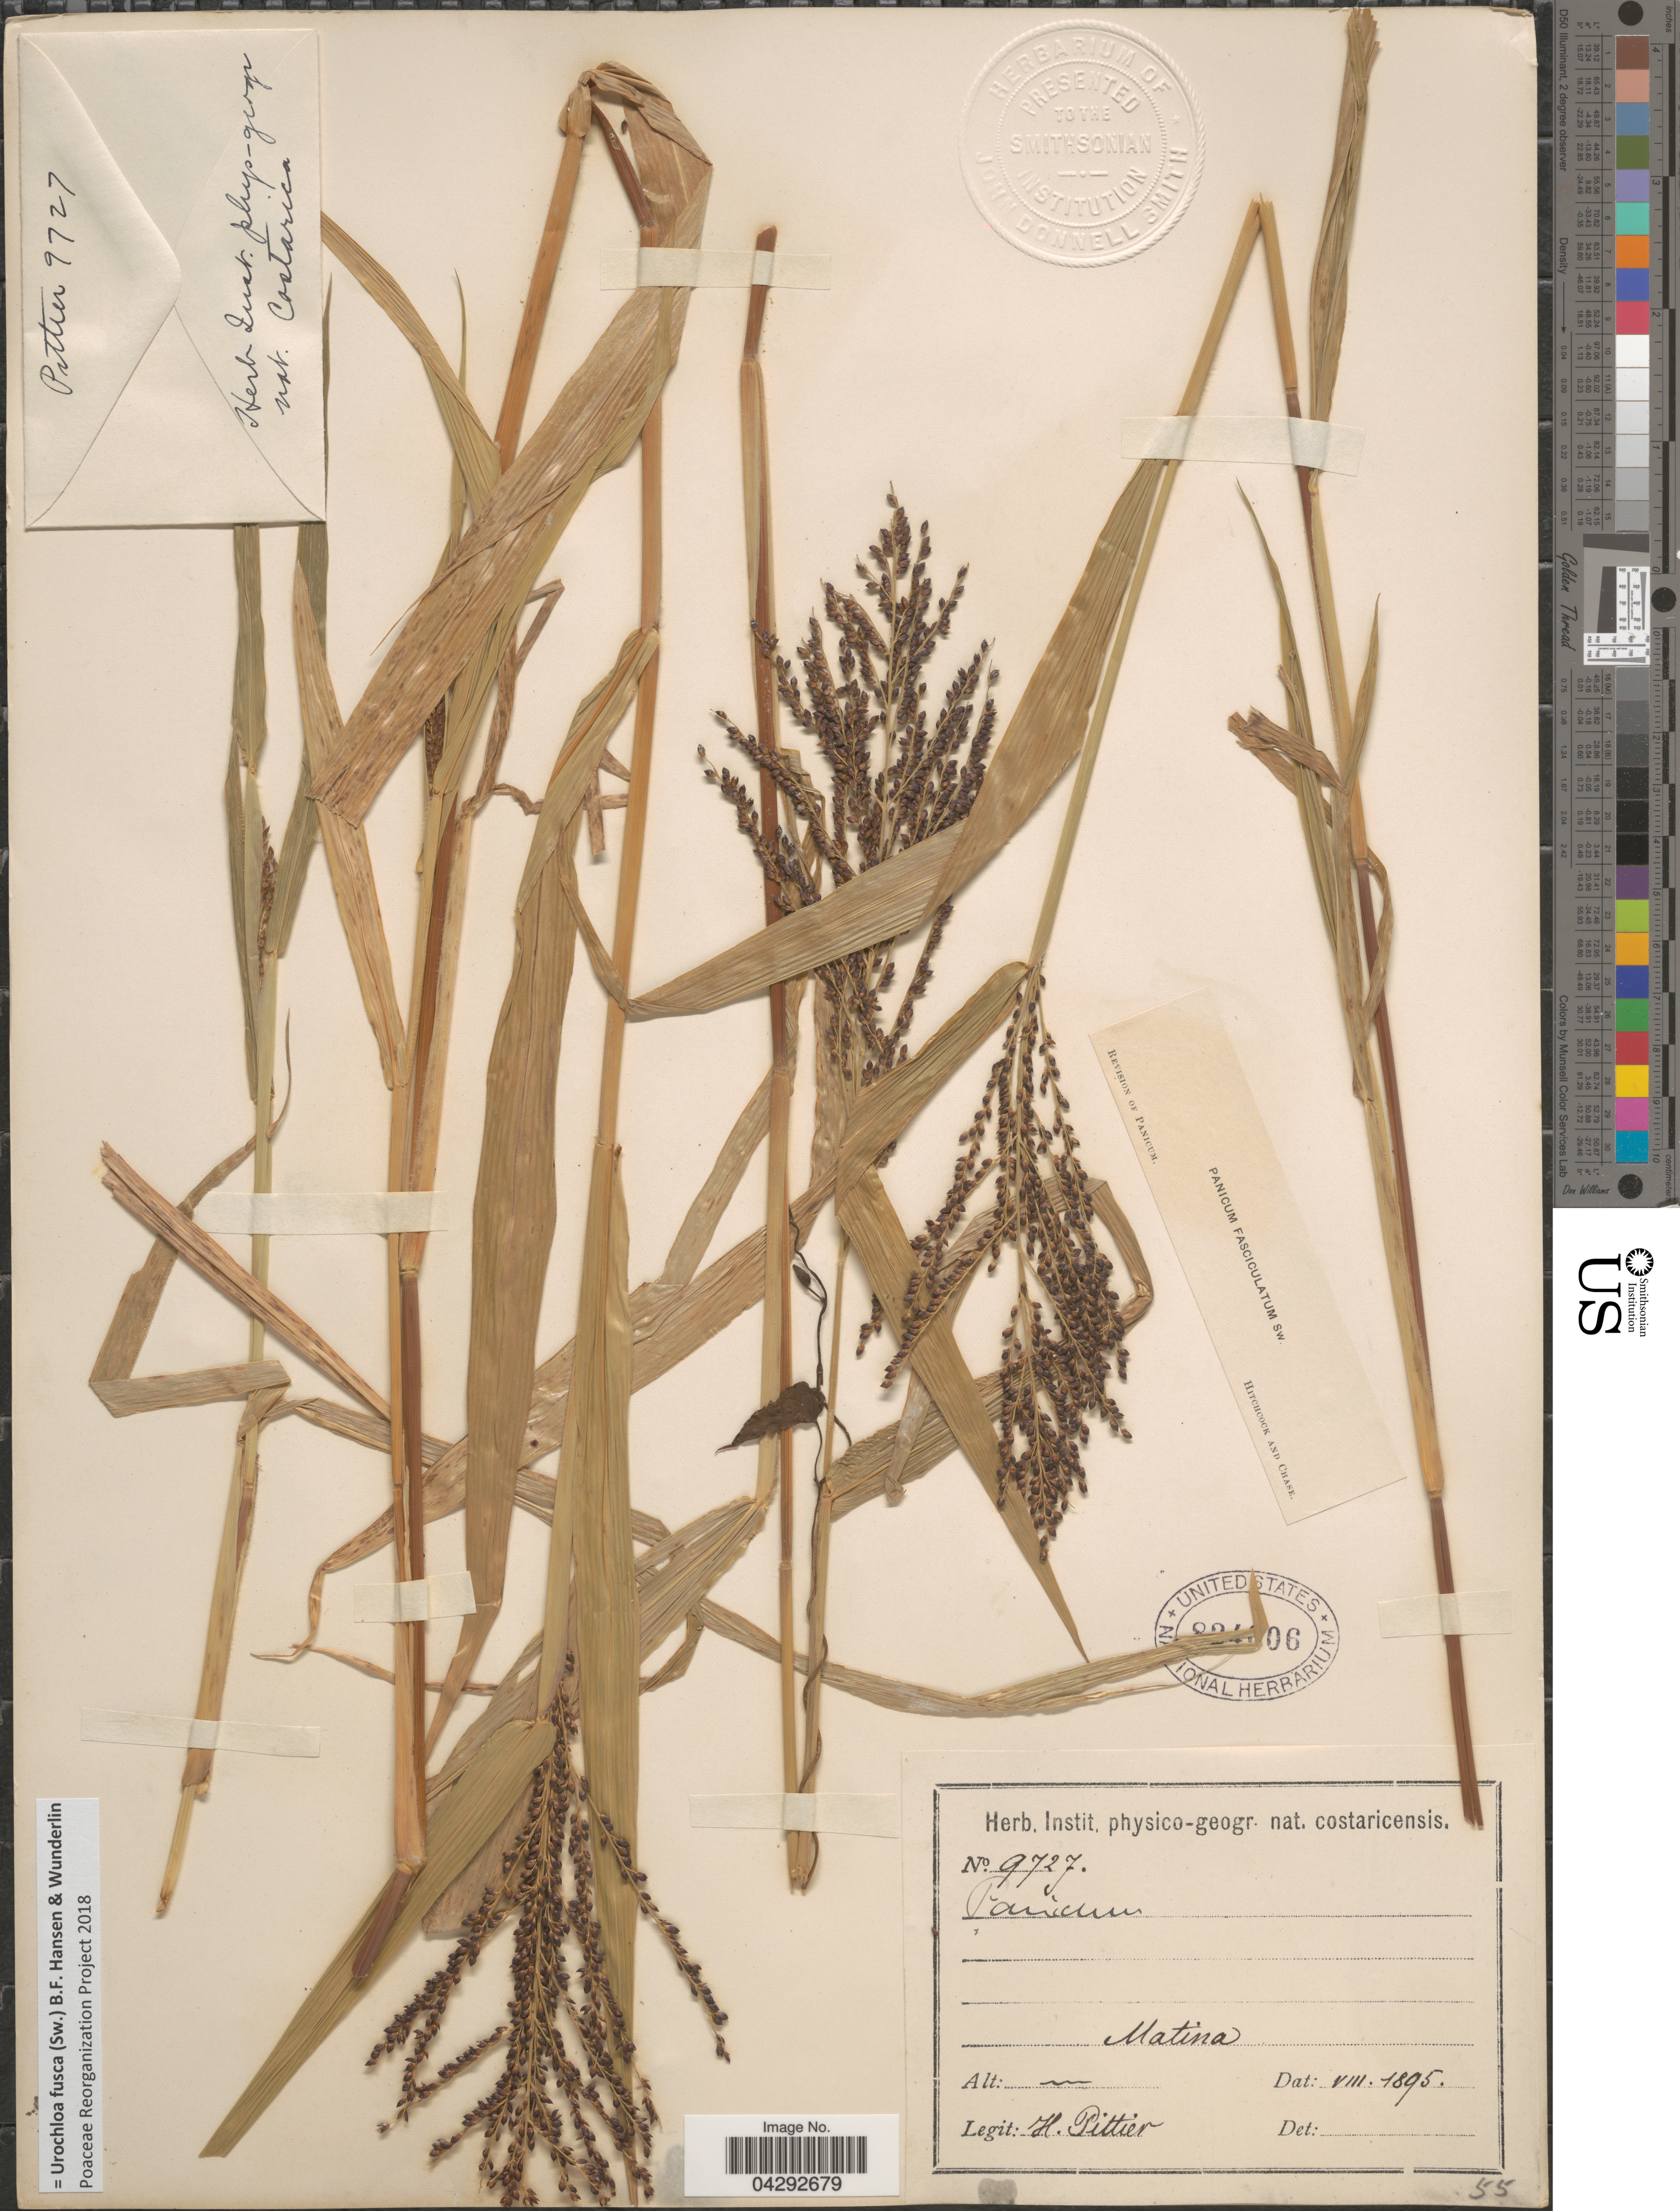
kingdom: Plantae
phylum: Tracheophyta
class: Liliopsida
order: Poales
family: Poaceae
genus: Urochloa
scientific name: Urochloa fusca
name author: (Sw.) B.F. Hansen & Wunderlin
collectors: H. F. Pittier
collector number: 9727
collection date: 1895-08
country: Costa Rica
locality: Matina.